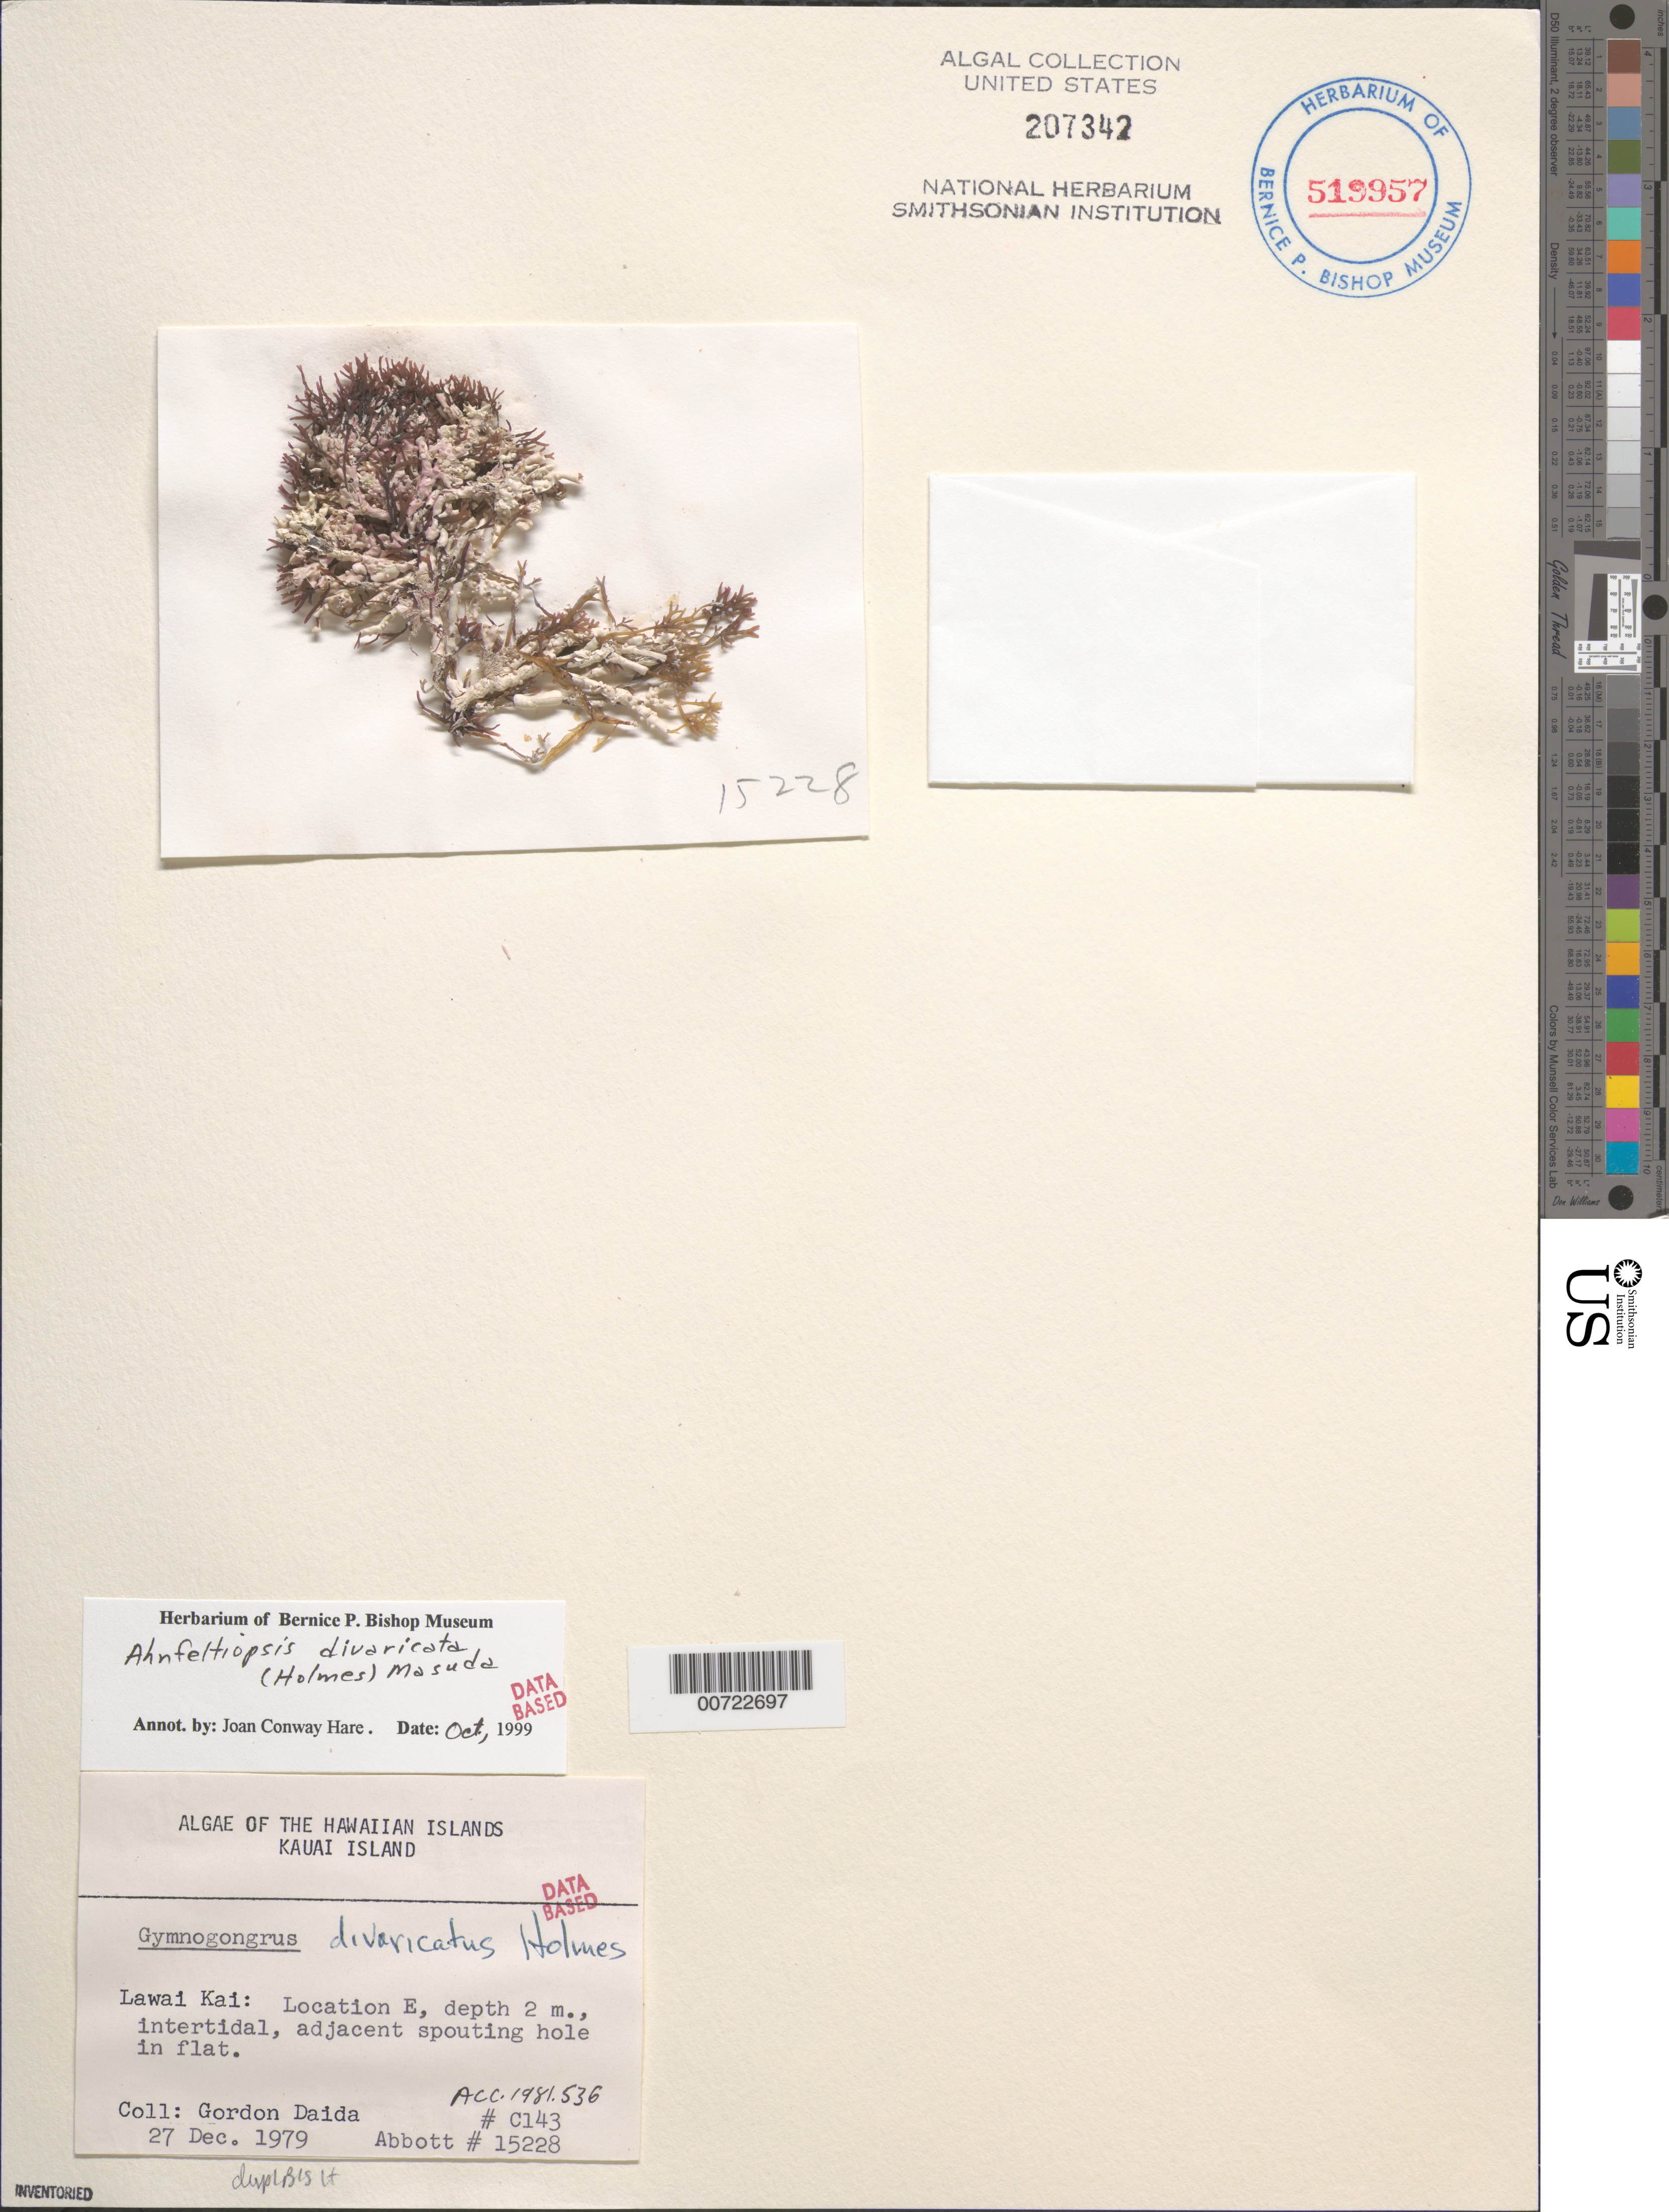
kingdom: Plantae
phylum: Rhodophyta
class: Florideophyceae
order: Gigartinales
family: Phyllophoraceae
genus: Besa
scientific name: Besa divaricata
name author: (E.M. Holmes) M.S.Calderon & S.M. Boo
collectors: G. Daida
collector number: C143 & IAA 15228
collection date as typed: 27 Dec 1979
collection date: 1979-12-27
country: United States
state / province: Hawaii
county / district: Kauai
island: Kaua'i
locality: Lawai Kai, Location E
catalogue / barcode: US 207342